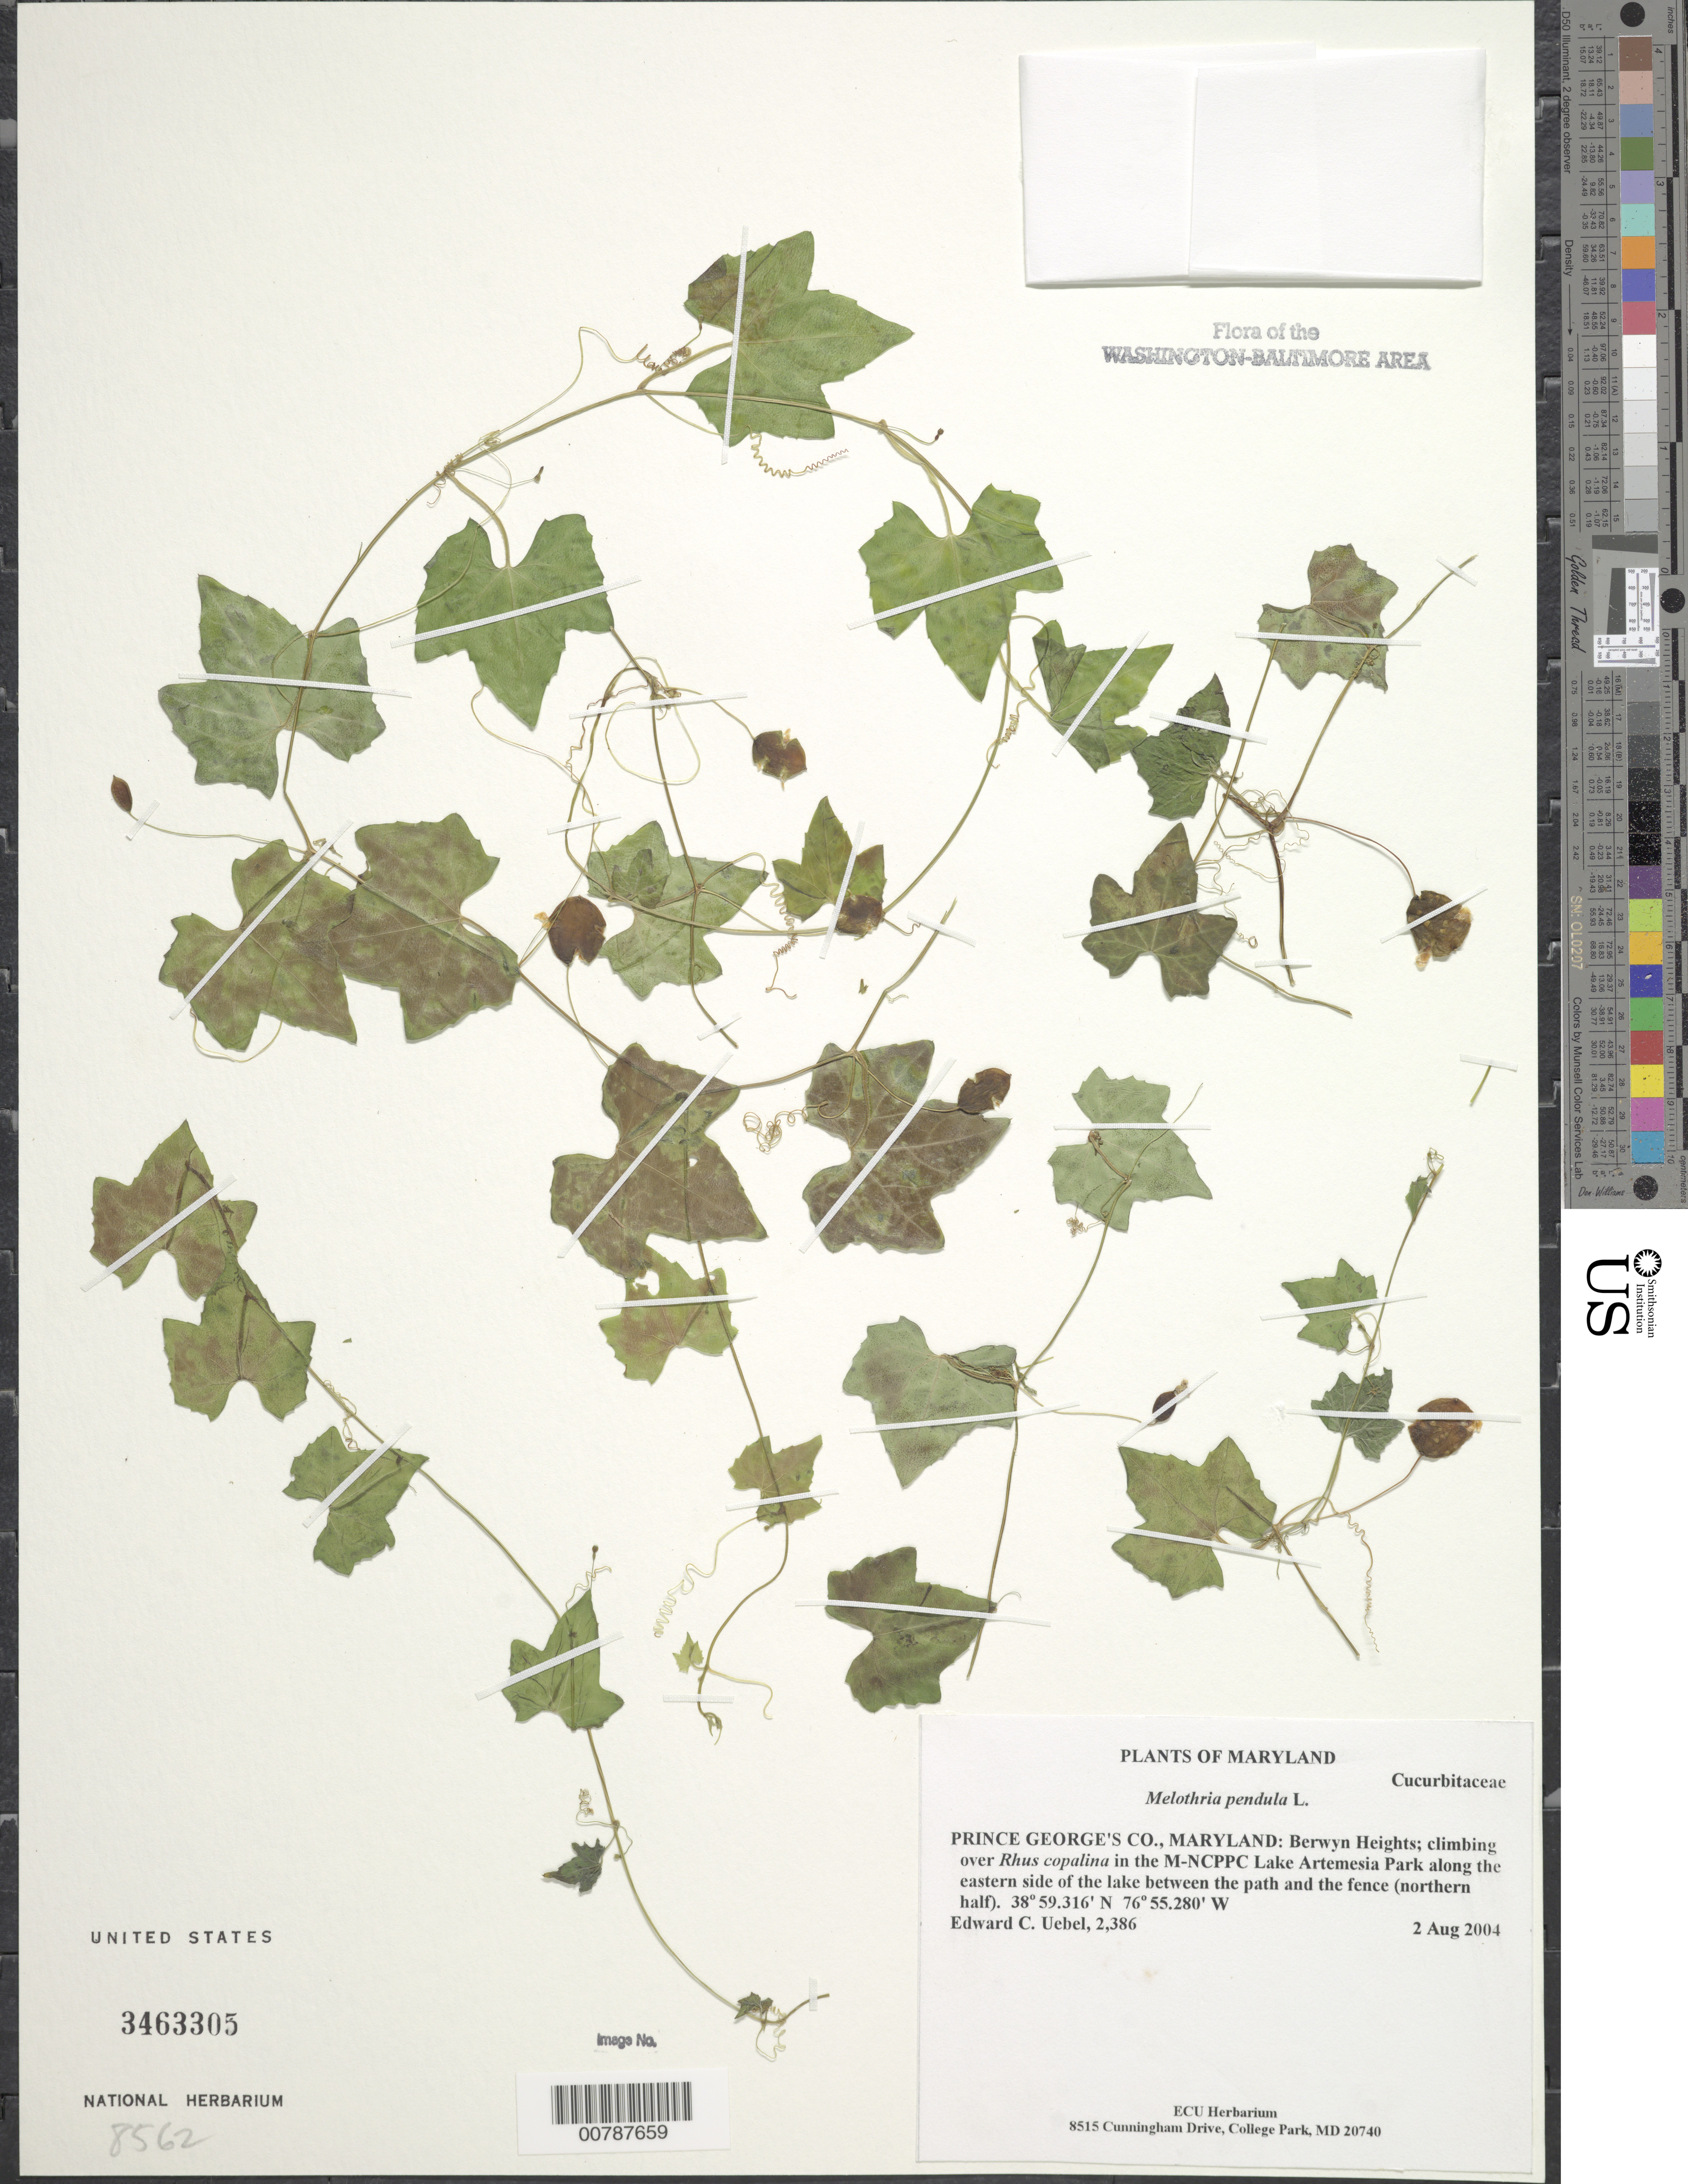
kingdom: Plantae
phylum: Tracheophyta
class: Magnoliopsida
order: Cucurbitales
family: Cucurbitaceae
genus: Melothria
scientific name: Melothria pendula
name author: L.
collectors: E. Uebel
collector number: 2386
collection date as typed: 02 Aug 2004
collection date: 2004-08-02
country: United States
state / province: Maryland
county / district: Prince George's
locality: Berwyn Heights; climbing over Rhus copallina in the M-NCPPC Lake Artemesia Park along the eastern side of the lake between the path and the fence (northern half)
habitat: On side of lake between path and fence.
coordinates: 38º59.316', 76º55.280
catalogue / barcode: US 3463305